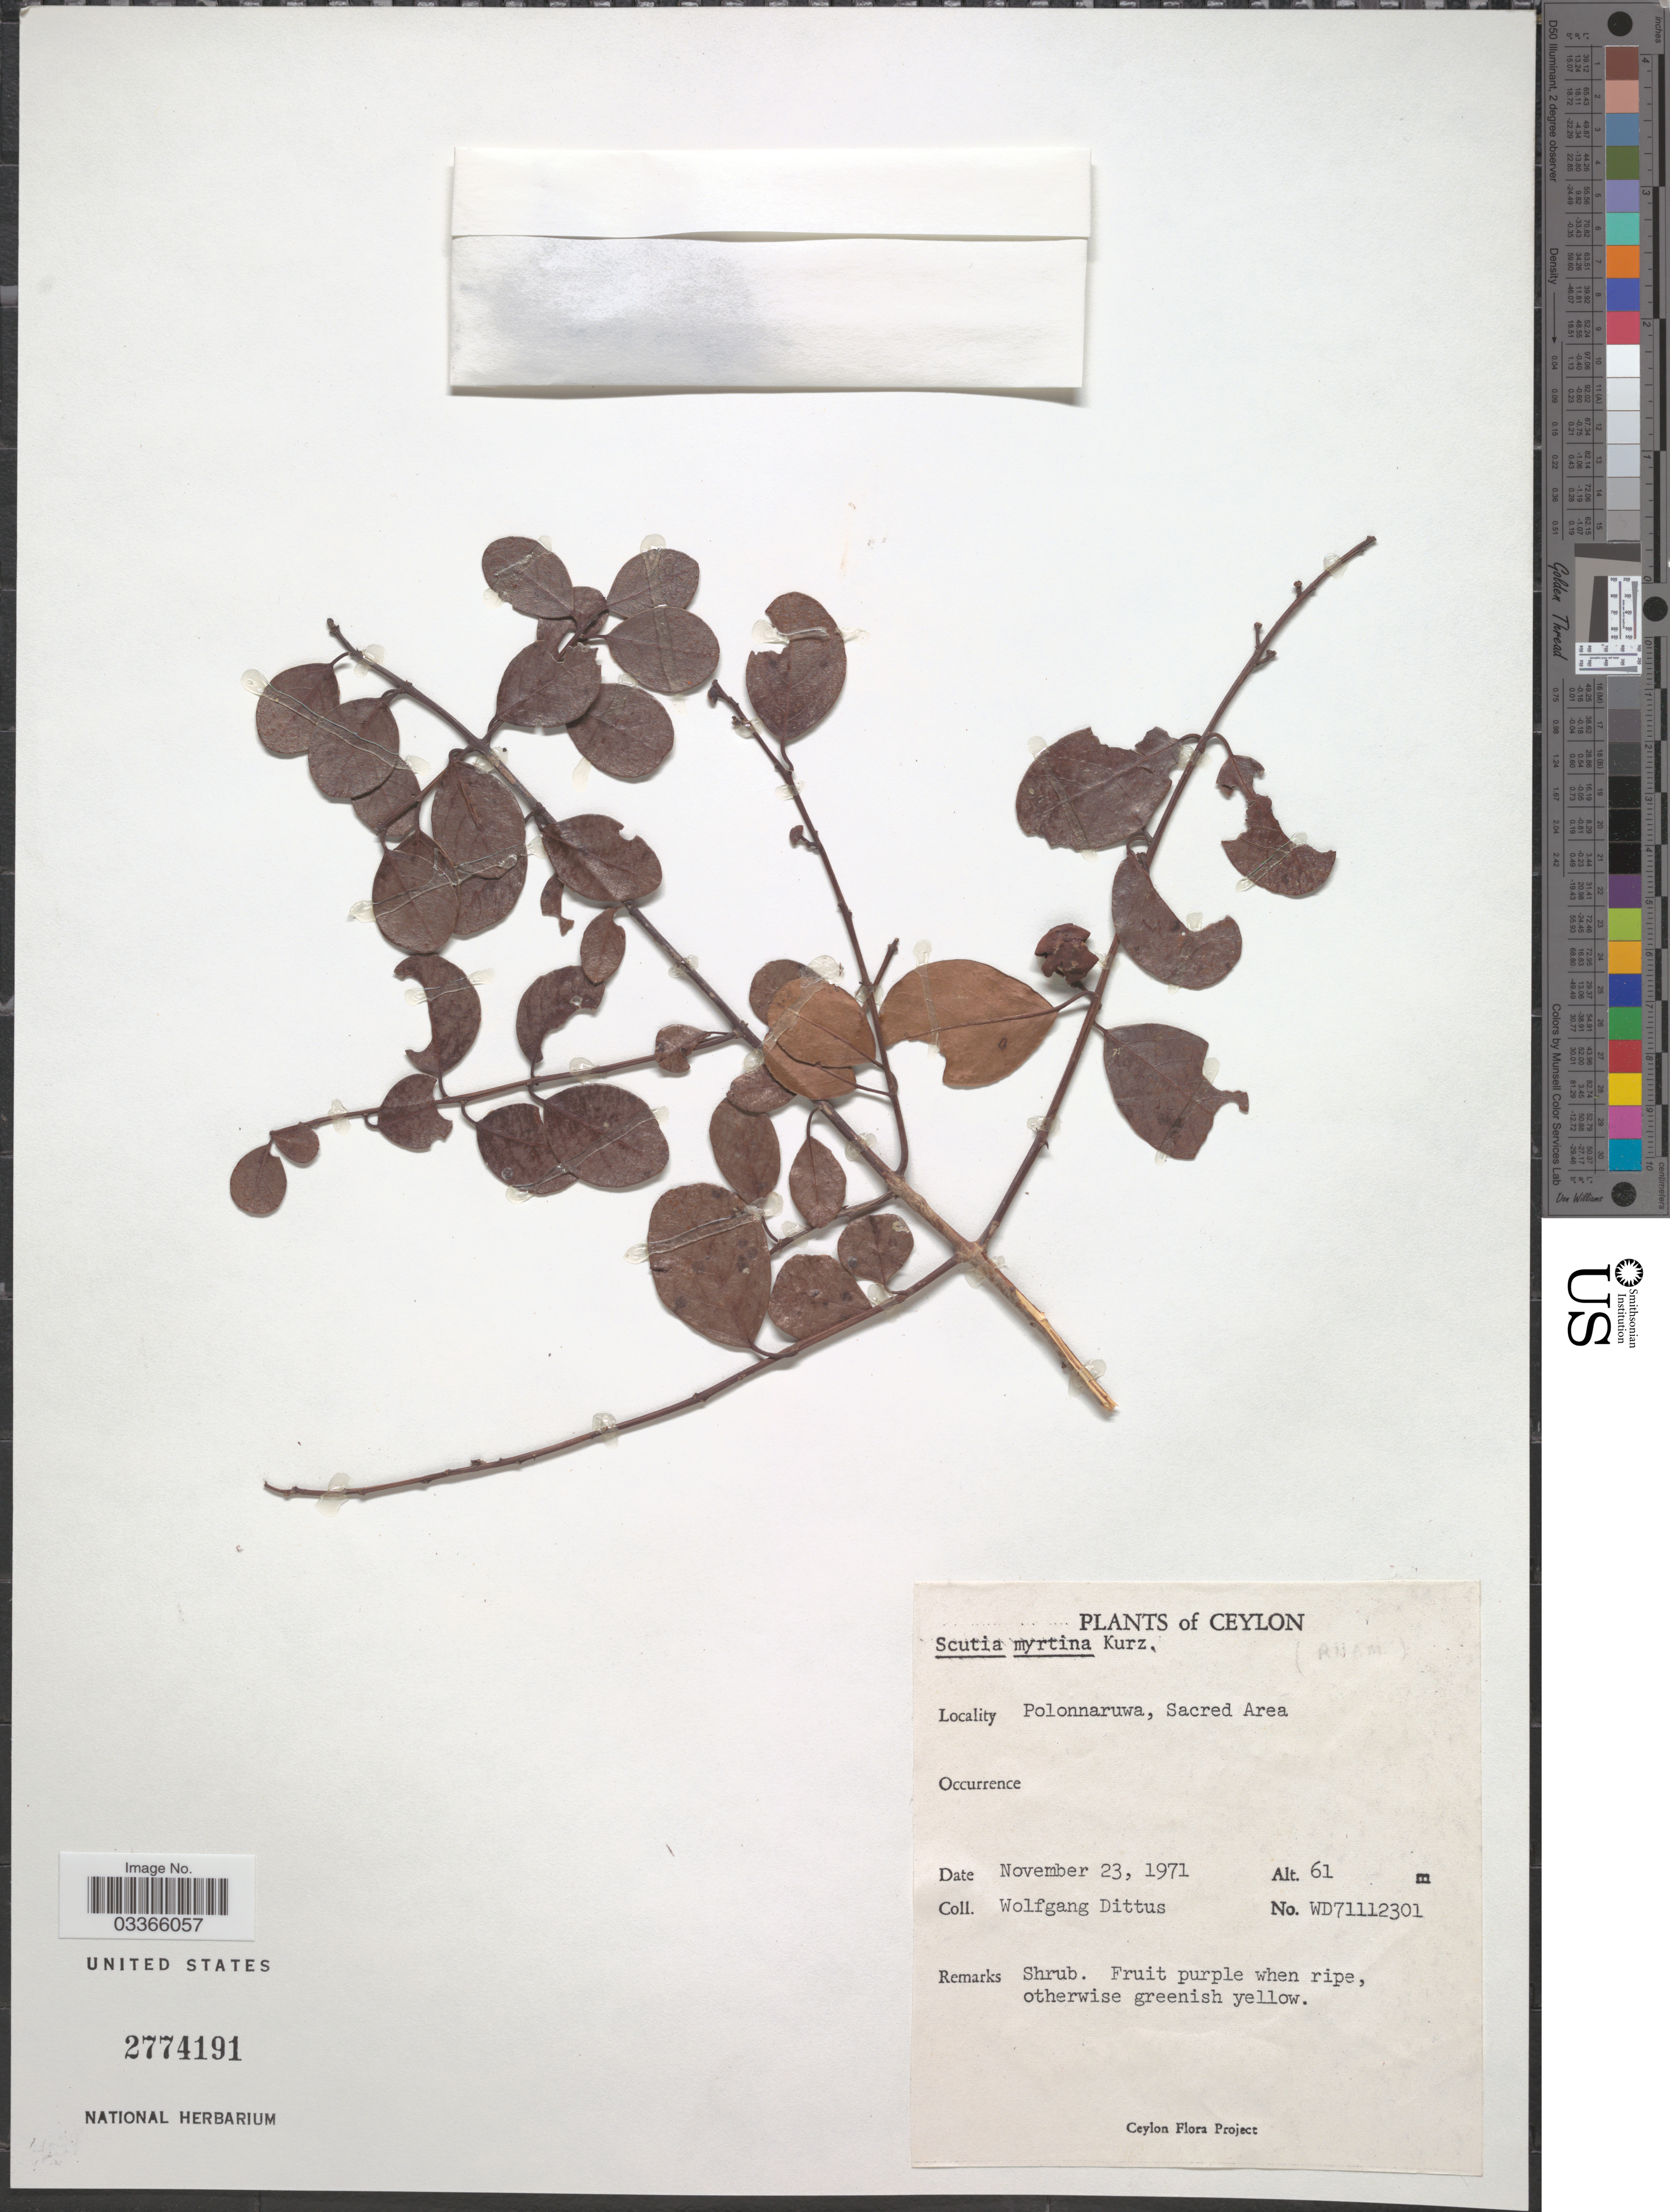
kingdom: Plantae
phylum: Tracheophyta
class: Magnoliopsida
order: Rosales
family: Rhamnaceae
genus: Scutia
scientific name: Scutia myrtina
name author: (Burm. f.) Kurz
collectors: W. Dittus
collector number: WD71112301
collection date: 1971-11-23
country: Sri Lanka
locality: Ceylon, Polonnaruwa, Sacred Area.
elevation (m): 61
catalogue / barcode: US 2774191